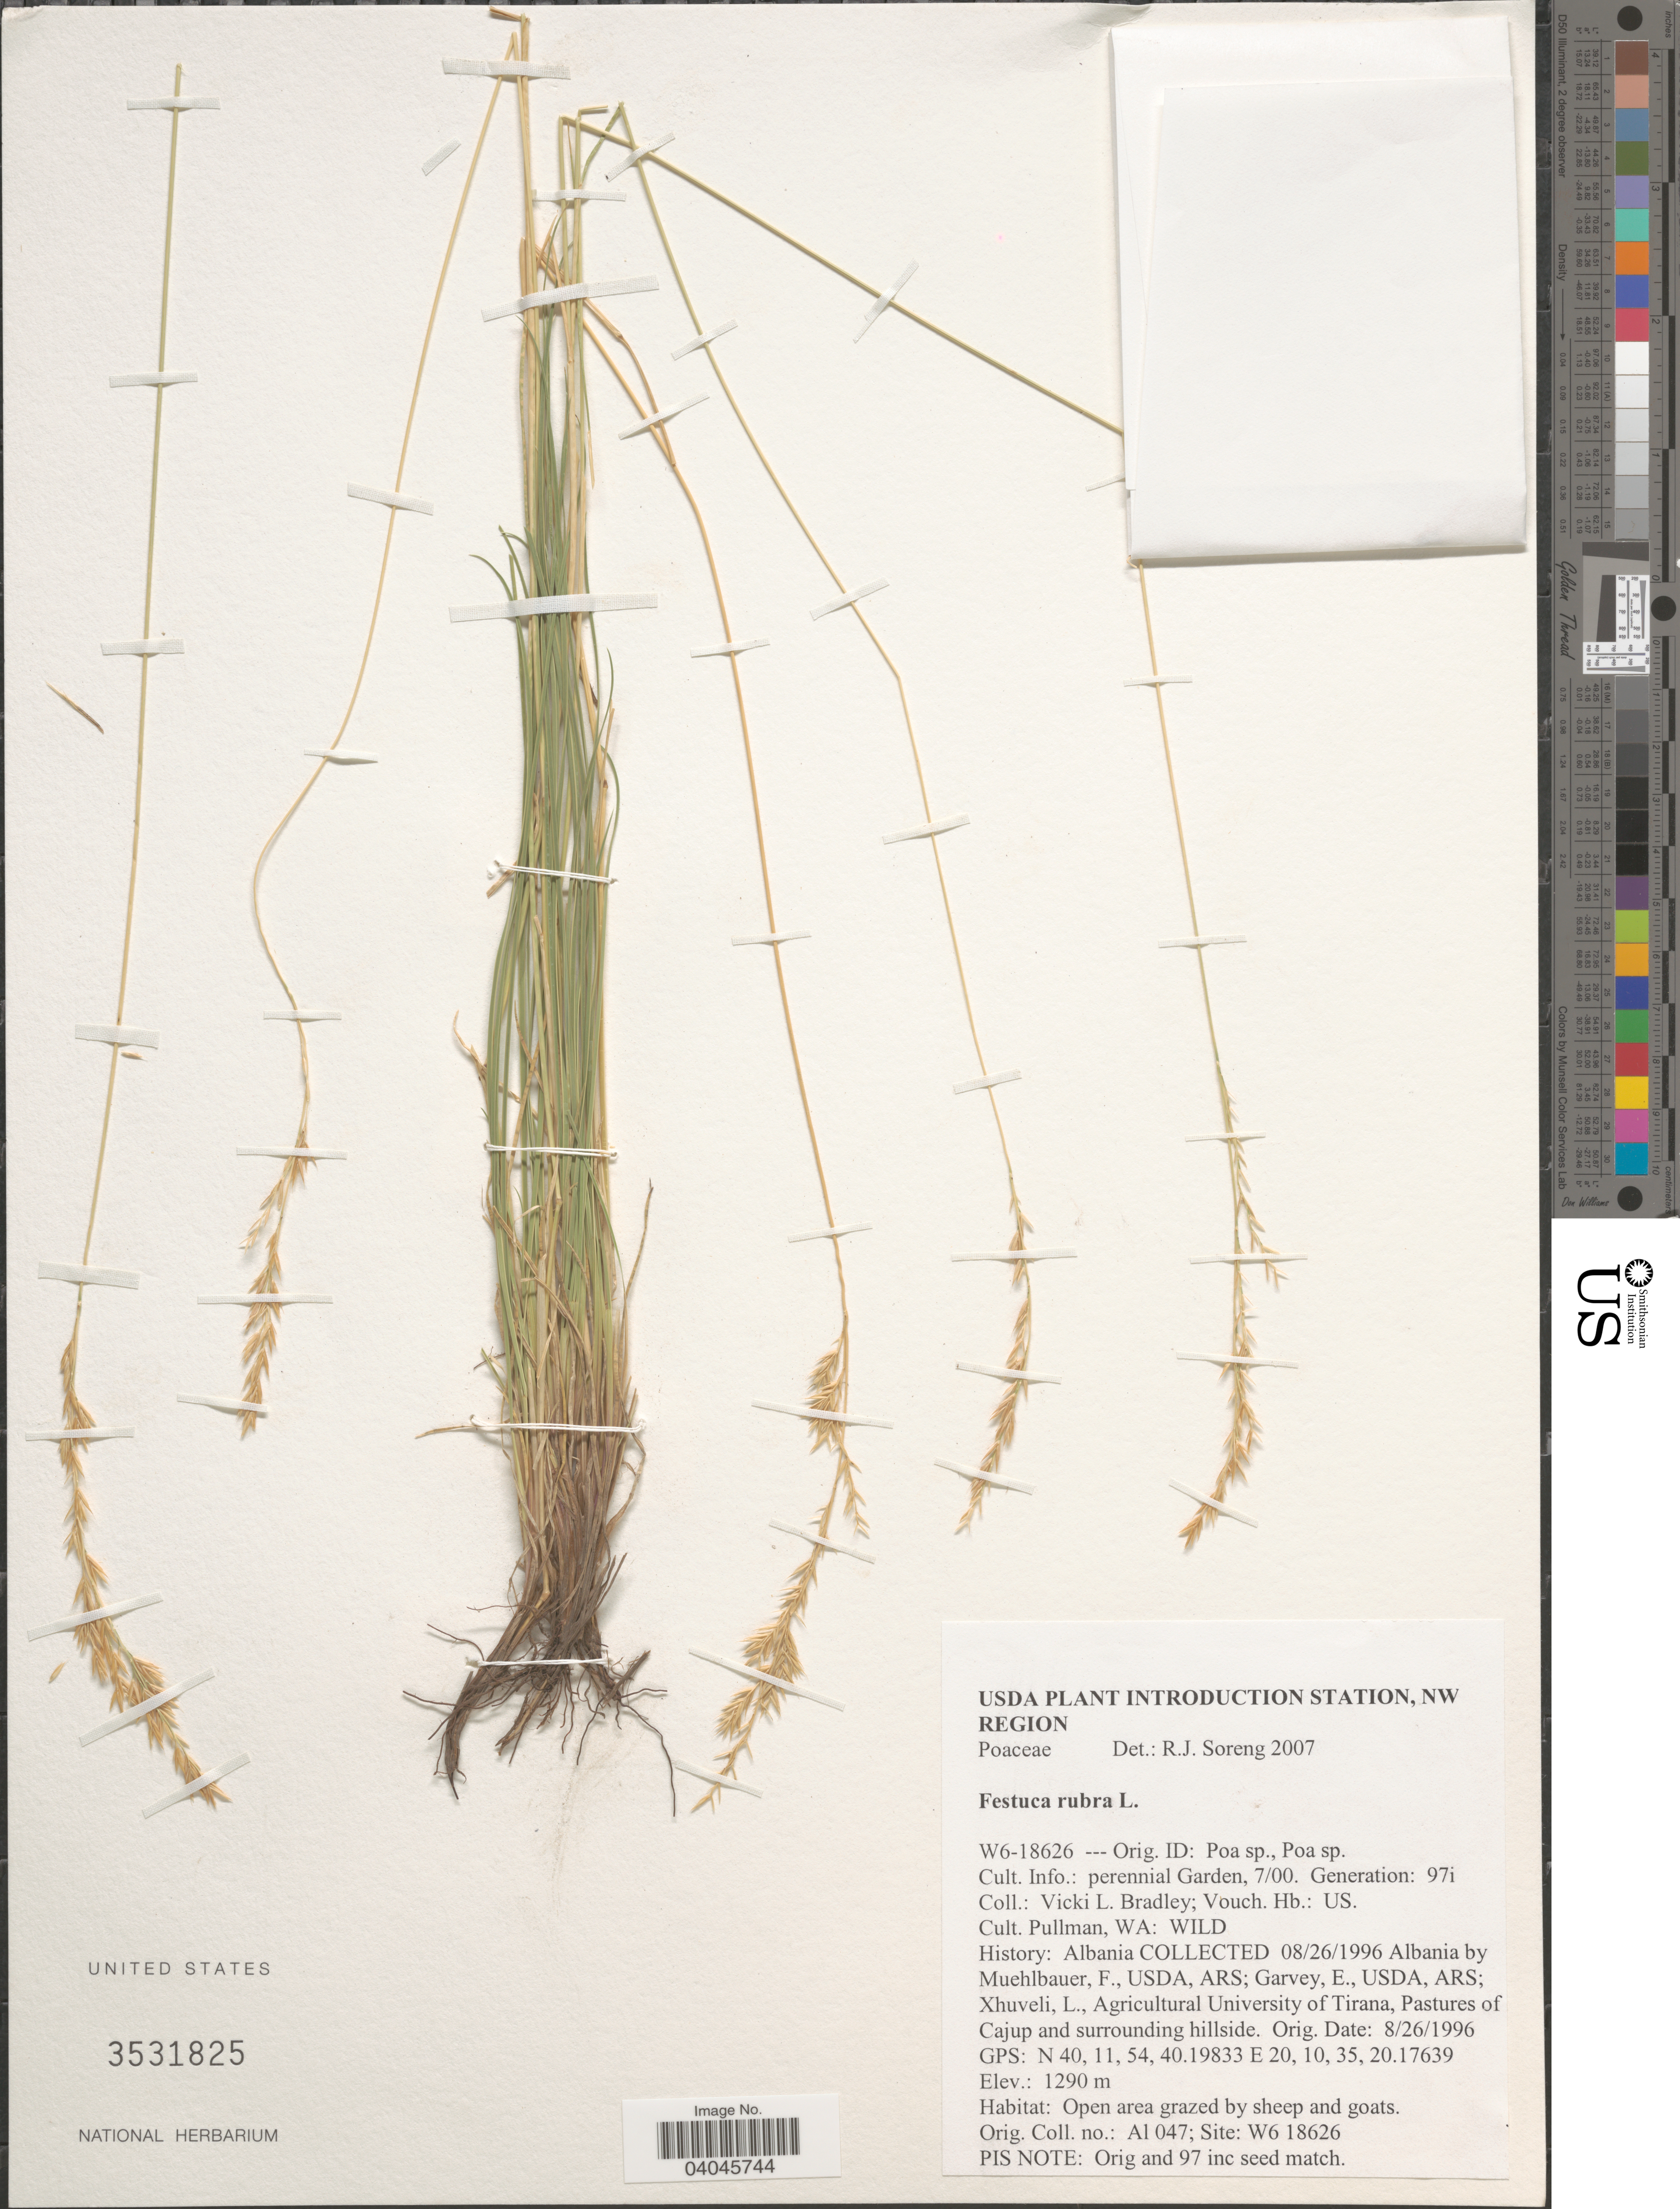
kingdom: Plantae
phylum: Tracheophyta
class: Liliopsida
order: Poales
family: Poaceae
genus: Festuca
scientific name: Festuca rubra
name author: L.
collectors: V. Bradley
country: United States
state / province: Washington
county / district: Whitman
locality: Pullman.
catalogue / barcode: US 3531825